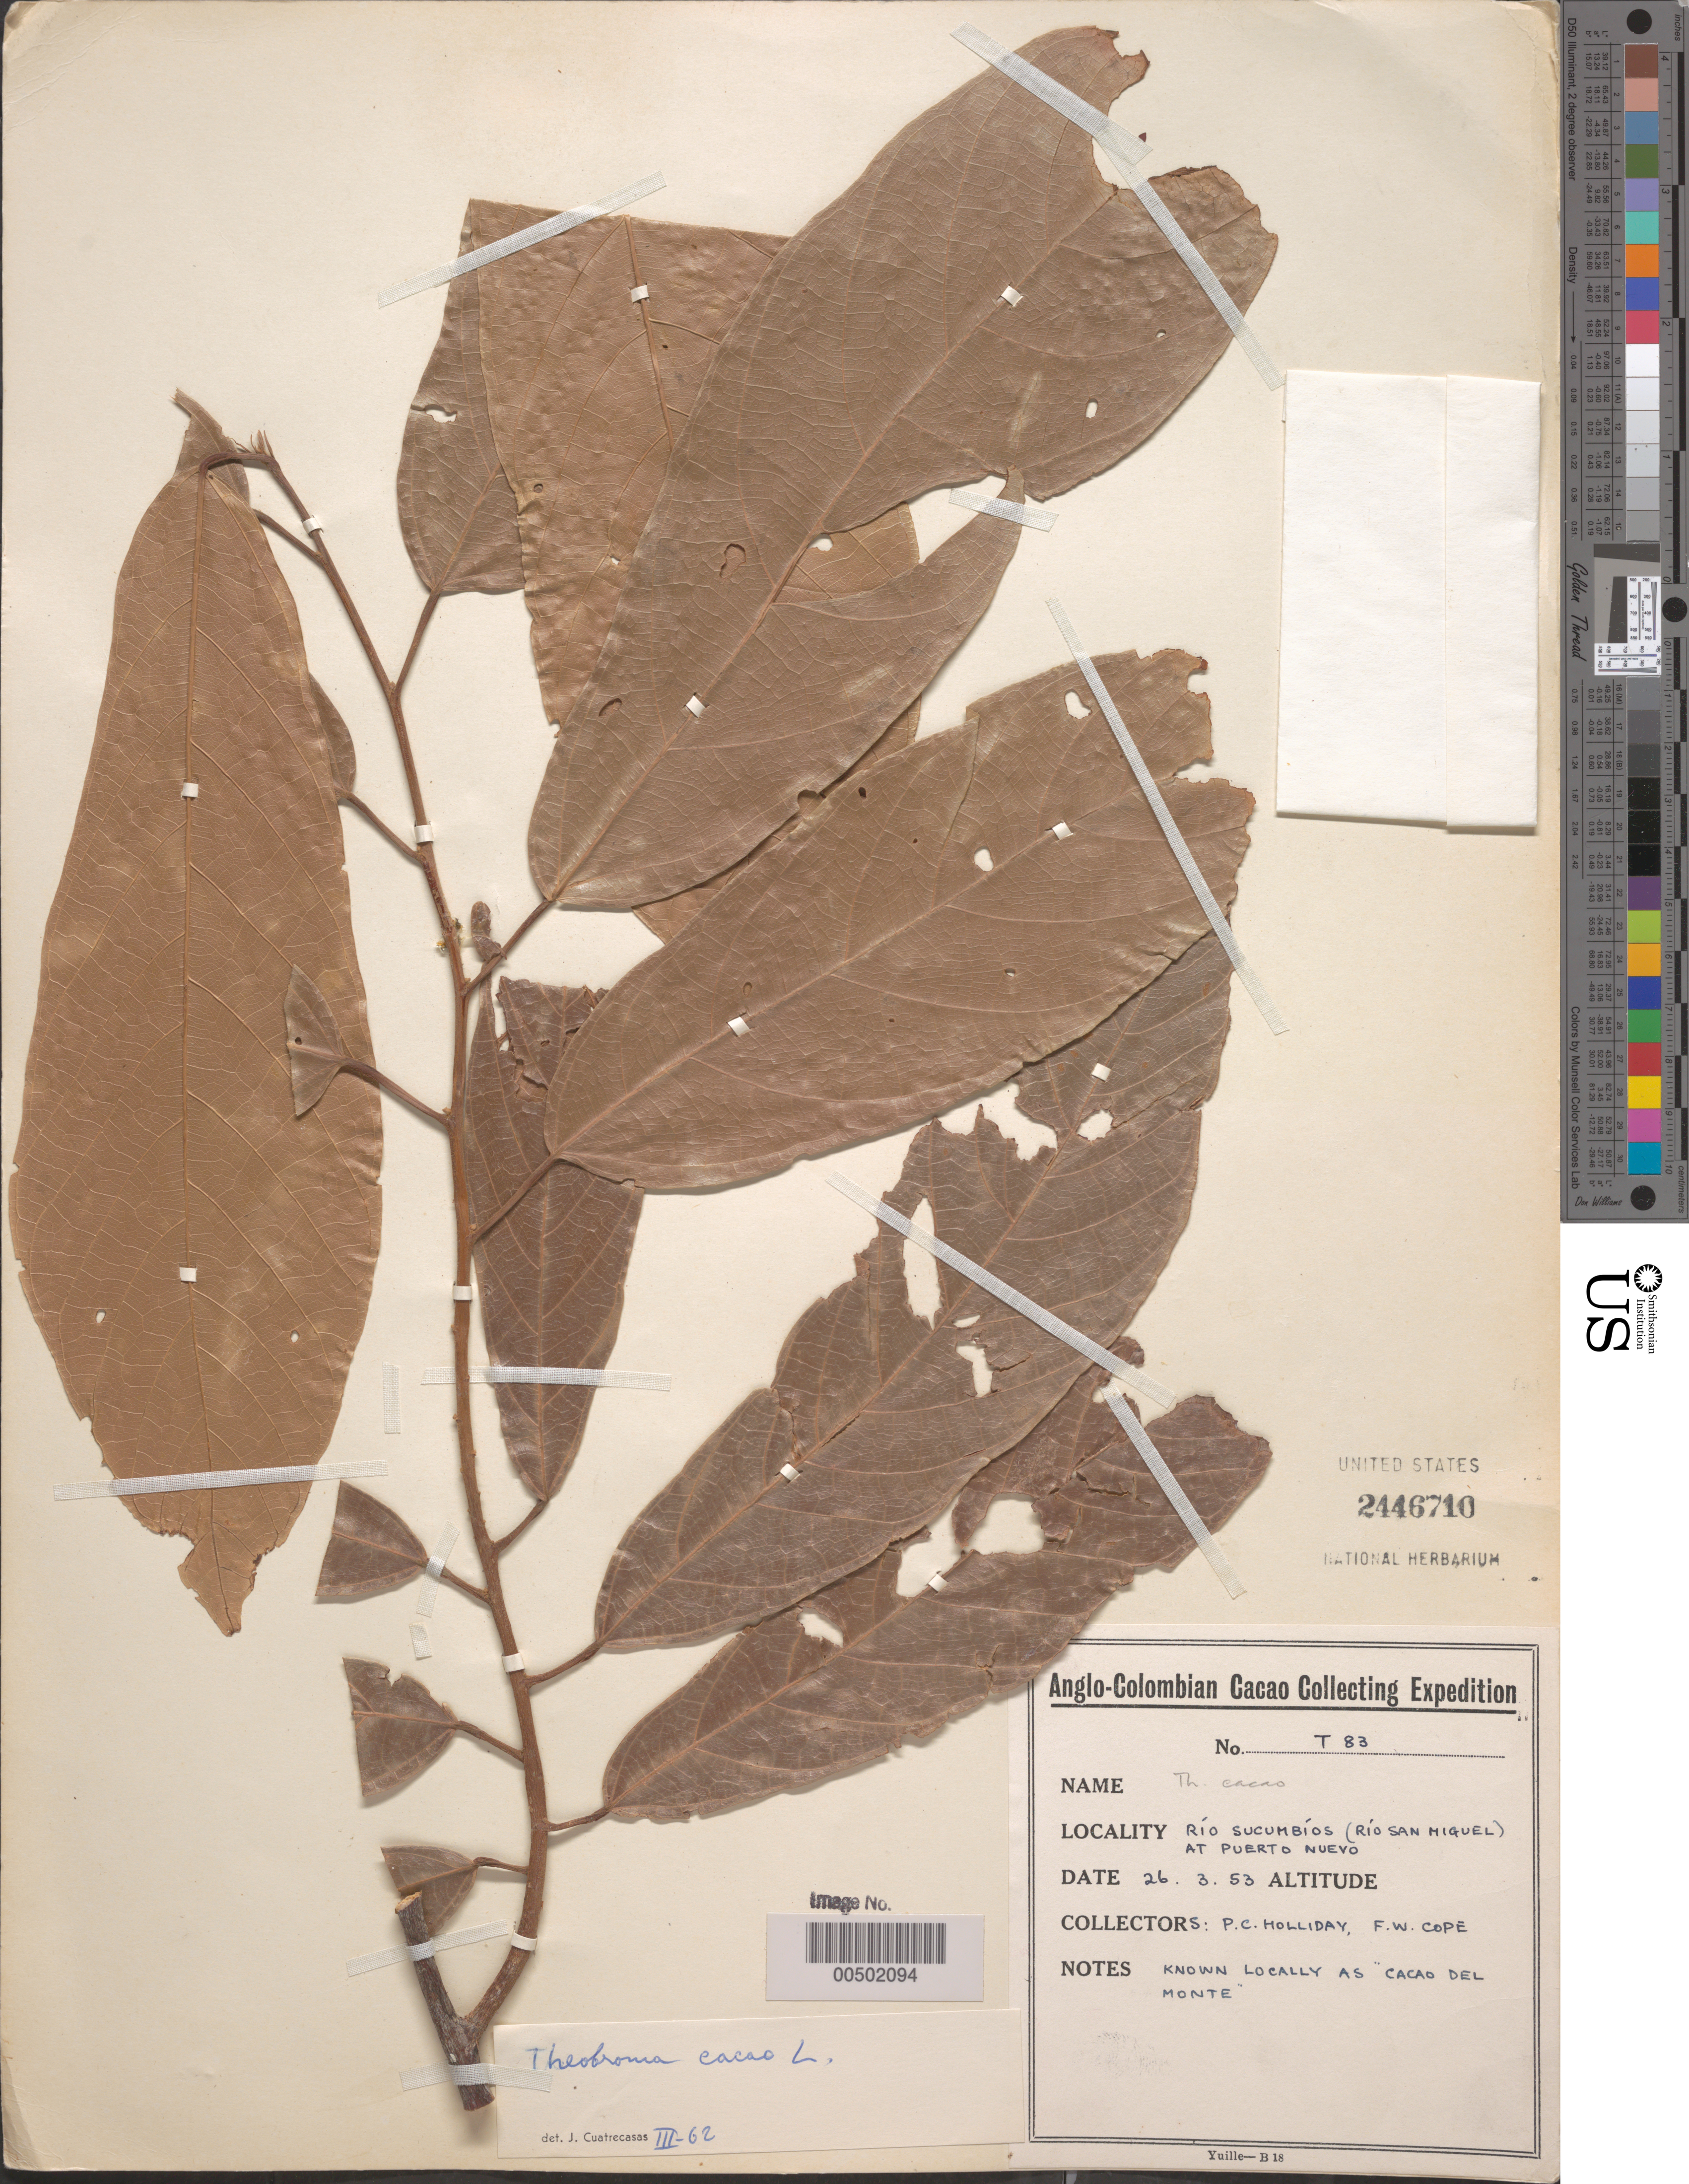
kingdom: Plantae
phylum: Tracheophyta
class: Magnoliopsida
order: Malvales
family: Malvaceae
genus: Theobroma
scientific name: Theobroma cacao 'Amelonado'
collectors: P. C. Holliday & F. Cope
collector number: T83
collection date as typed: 26 Mar 1953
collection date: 1953-03-26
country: Colombia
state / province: Vichada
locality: Río Sucumbíos (Río Sal Miguel) at Puerto Nuevo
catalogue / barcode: US 2446710